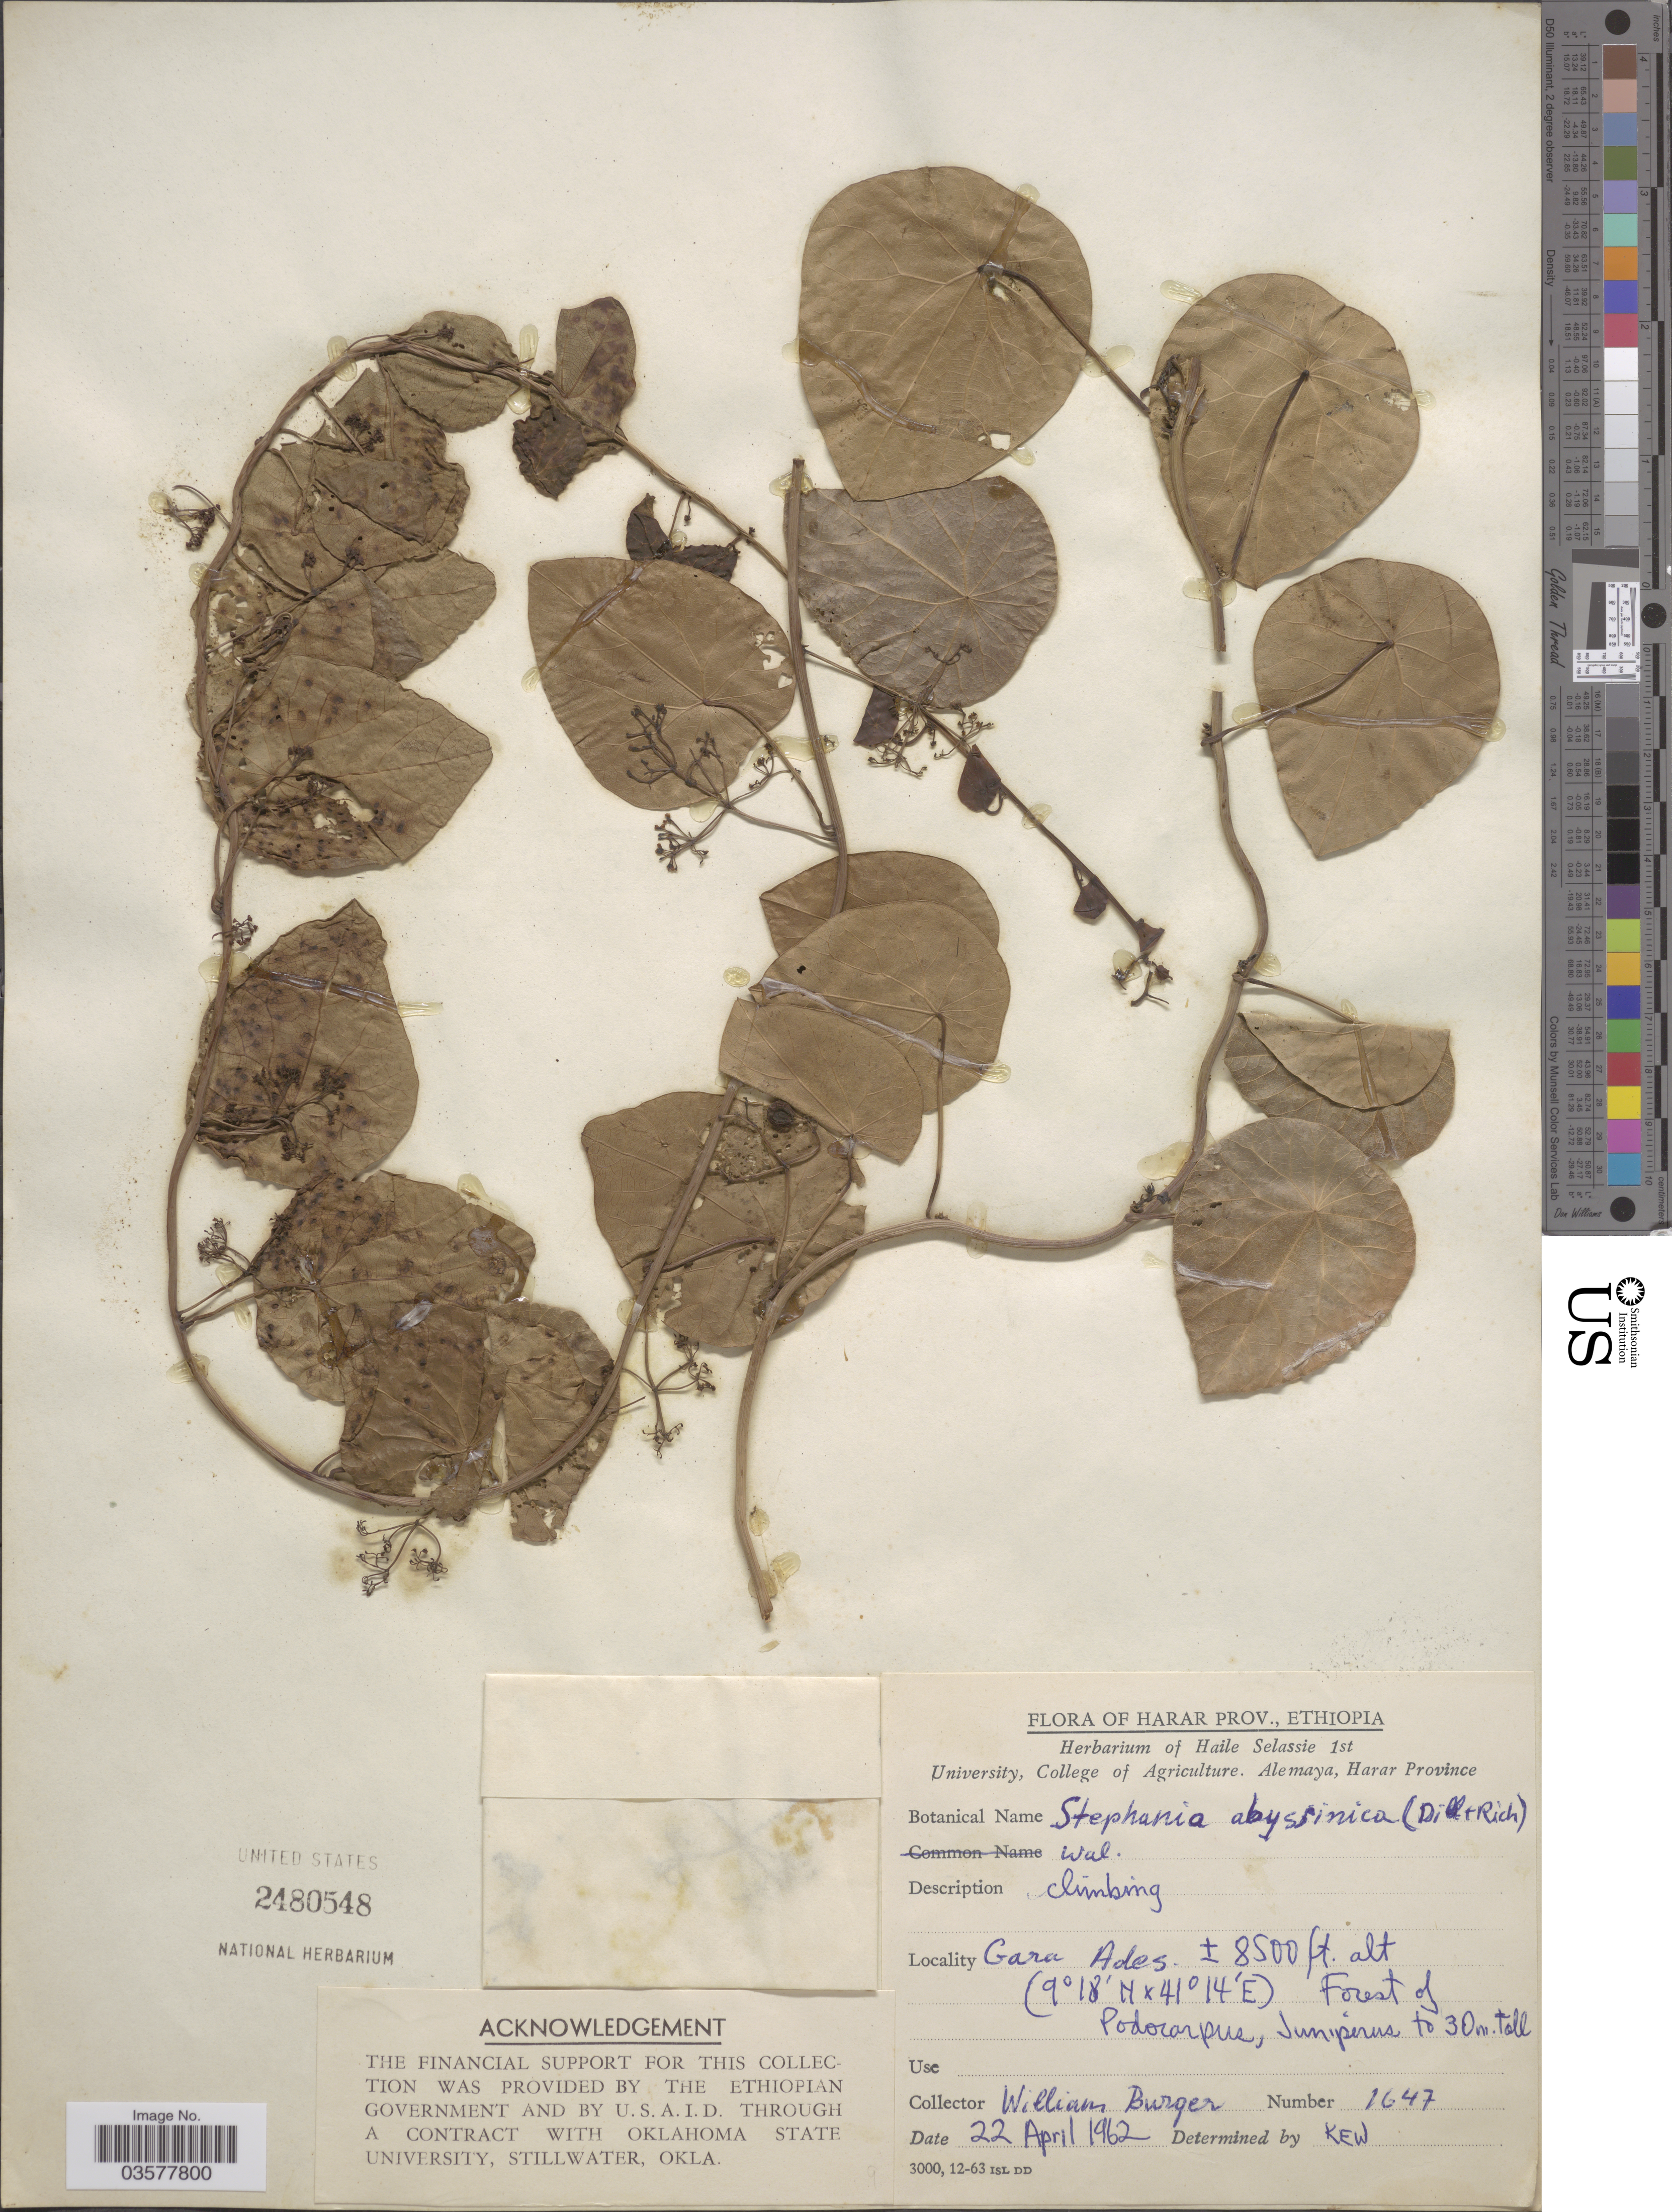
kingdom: Plantae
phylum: Tracheophyta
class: Magnoliopsida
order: Ranunculales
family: Menispermaceae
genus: Stephania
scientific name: Stephania abyssinica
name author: (Quart.-Dill. & A. Rich.) Walp.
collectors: W. Burger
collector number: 1647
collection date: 1962-04-22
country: Ethiopia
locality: Harar Prov. Gara Ades.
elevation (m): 2591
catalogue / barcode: US 2480548